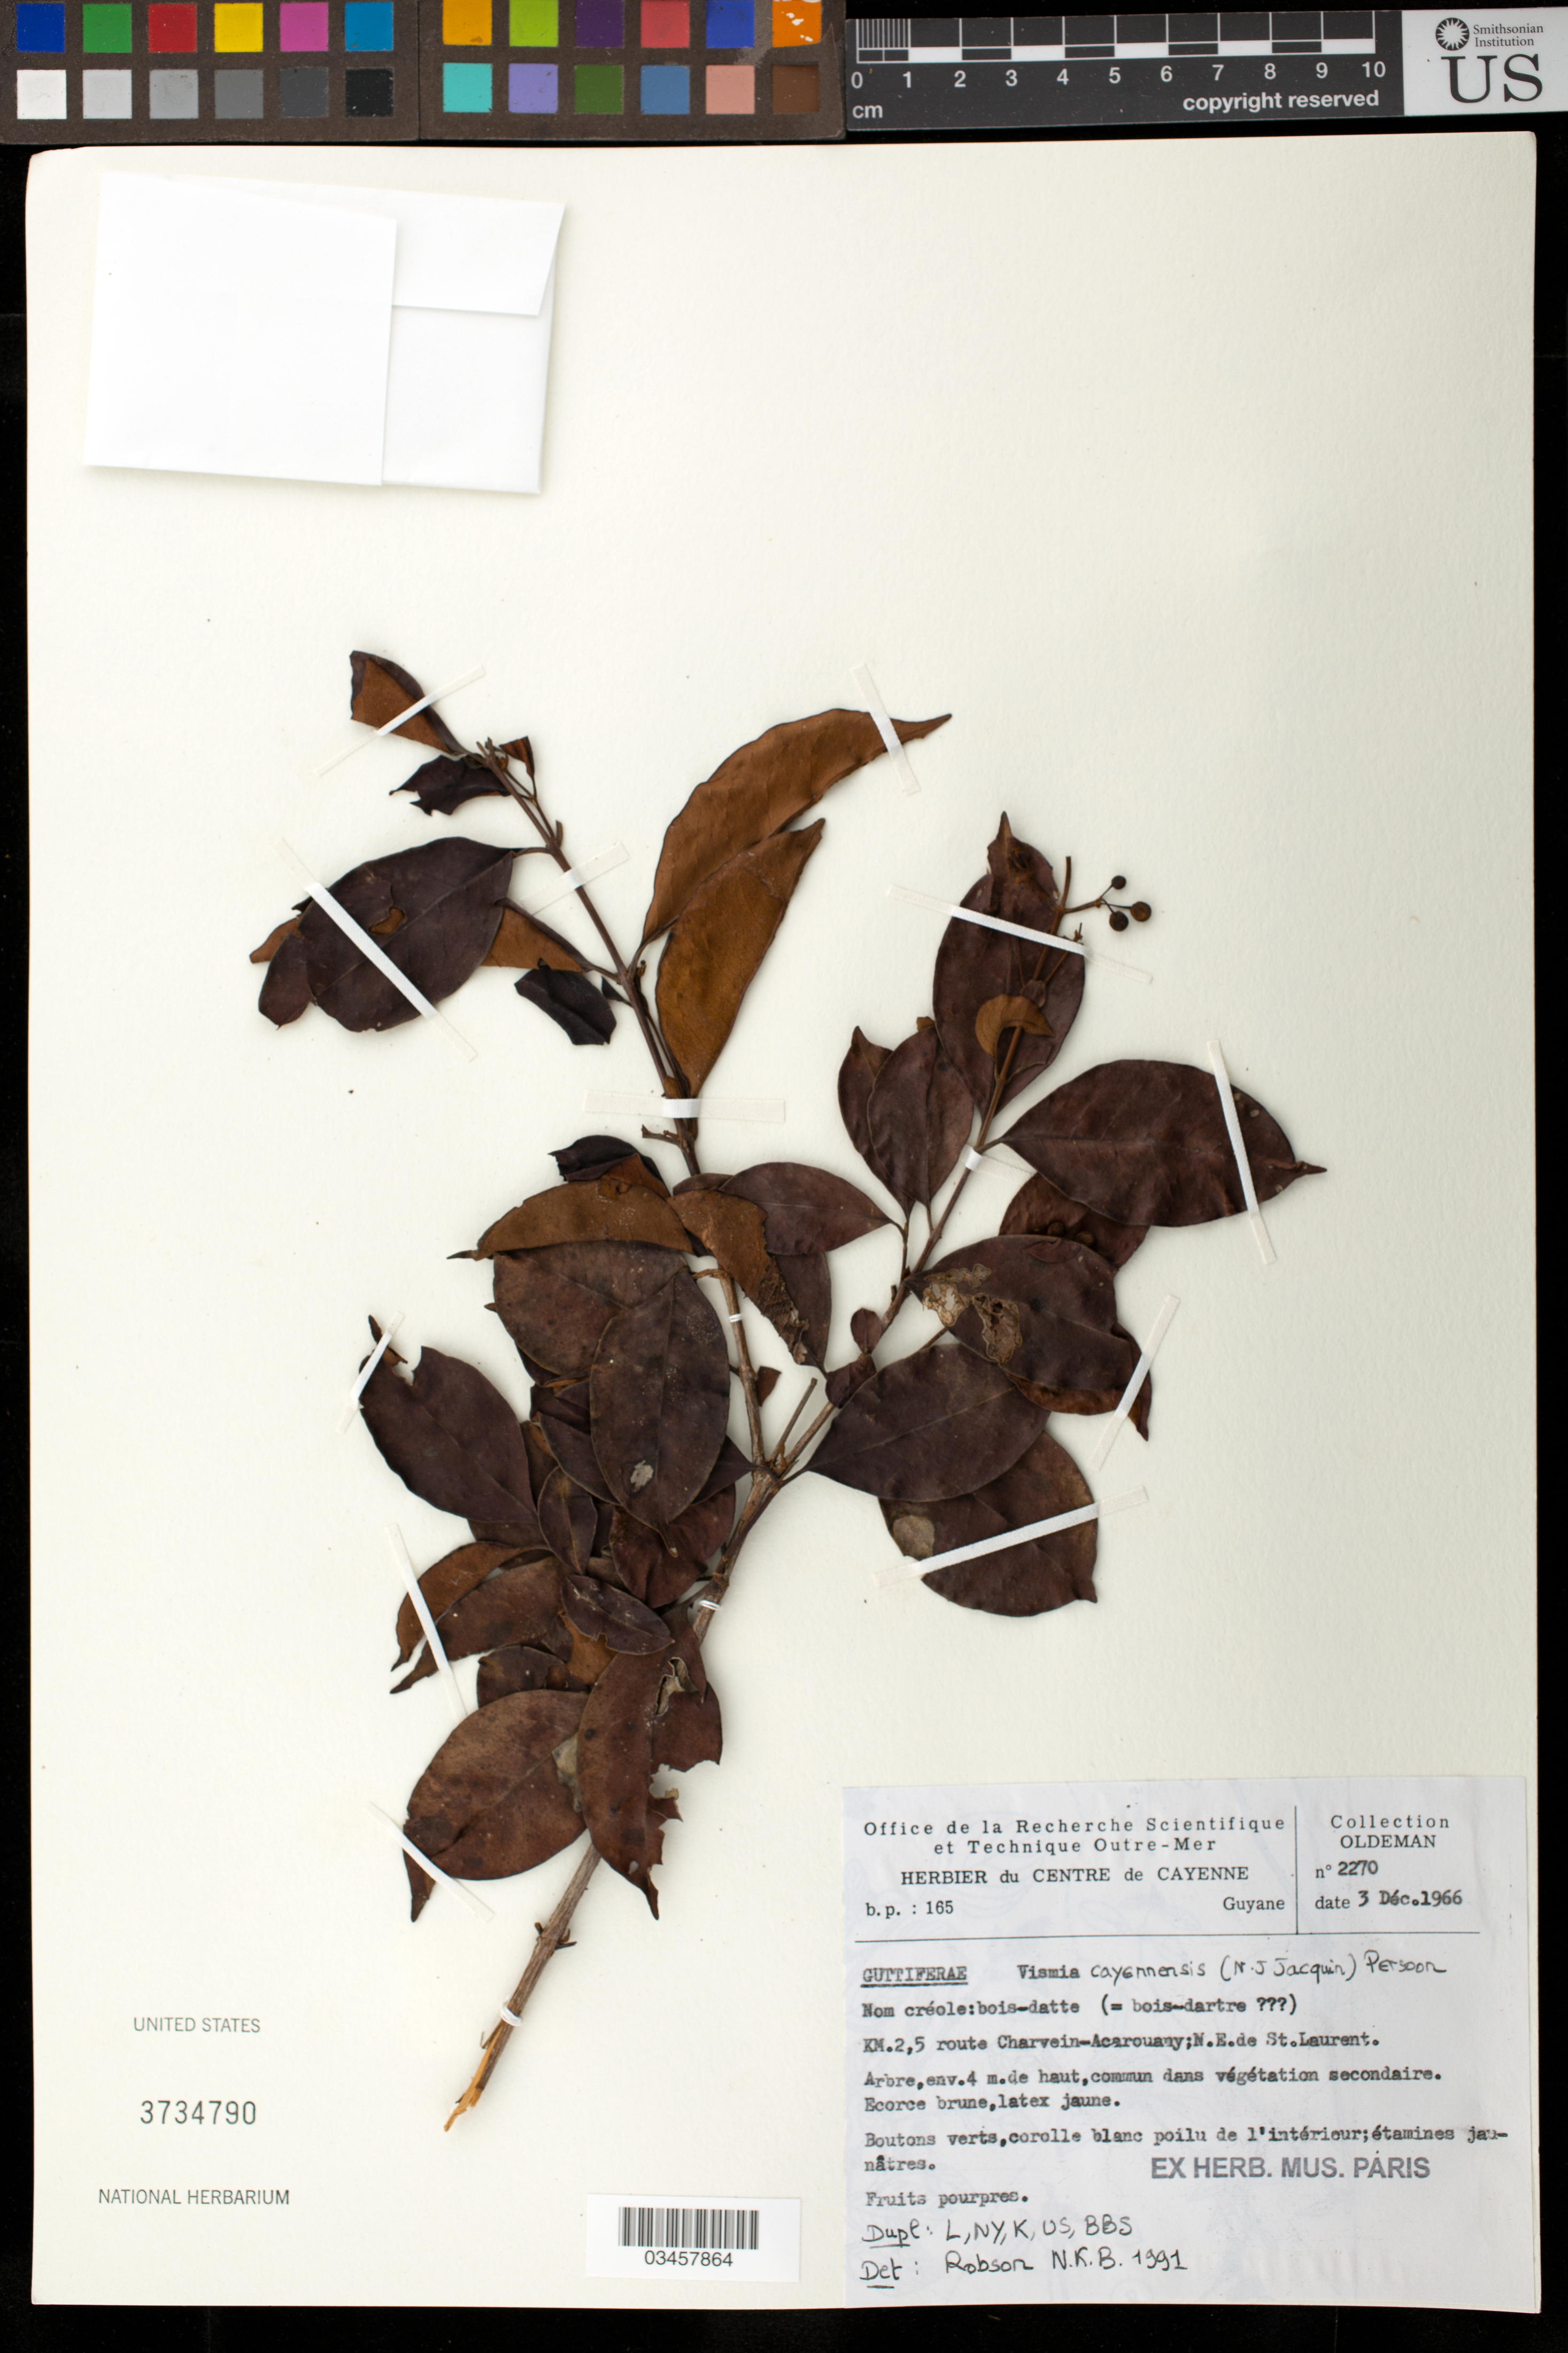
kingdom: Plantae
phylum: Tracheophyta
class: Magnoliopsida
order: Malpighiales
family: Hypericaceae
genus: Vismia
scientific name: Vismia cayennensis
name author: (Jacq.) Pers.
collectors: R. Oldeman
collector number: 2270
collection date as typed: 3 Dec 1966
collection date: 1966-12-03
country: French Guiana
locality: KM 2.5 route Charvein-Acarouany; NE de St. Lourent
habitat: Commun dans vegetation secondaire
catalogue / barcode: US 3734790